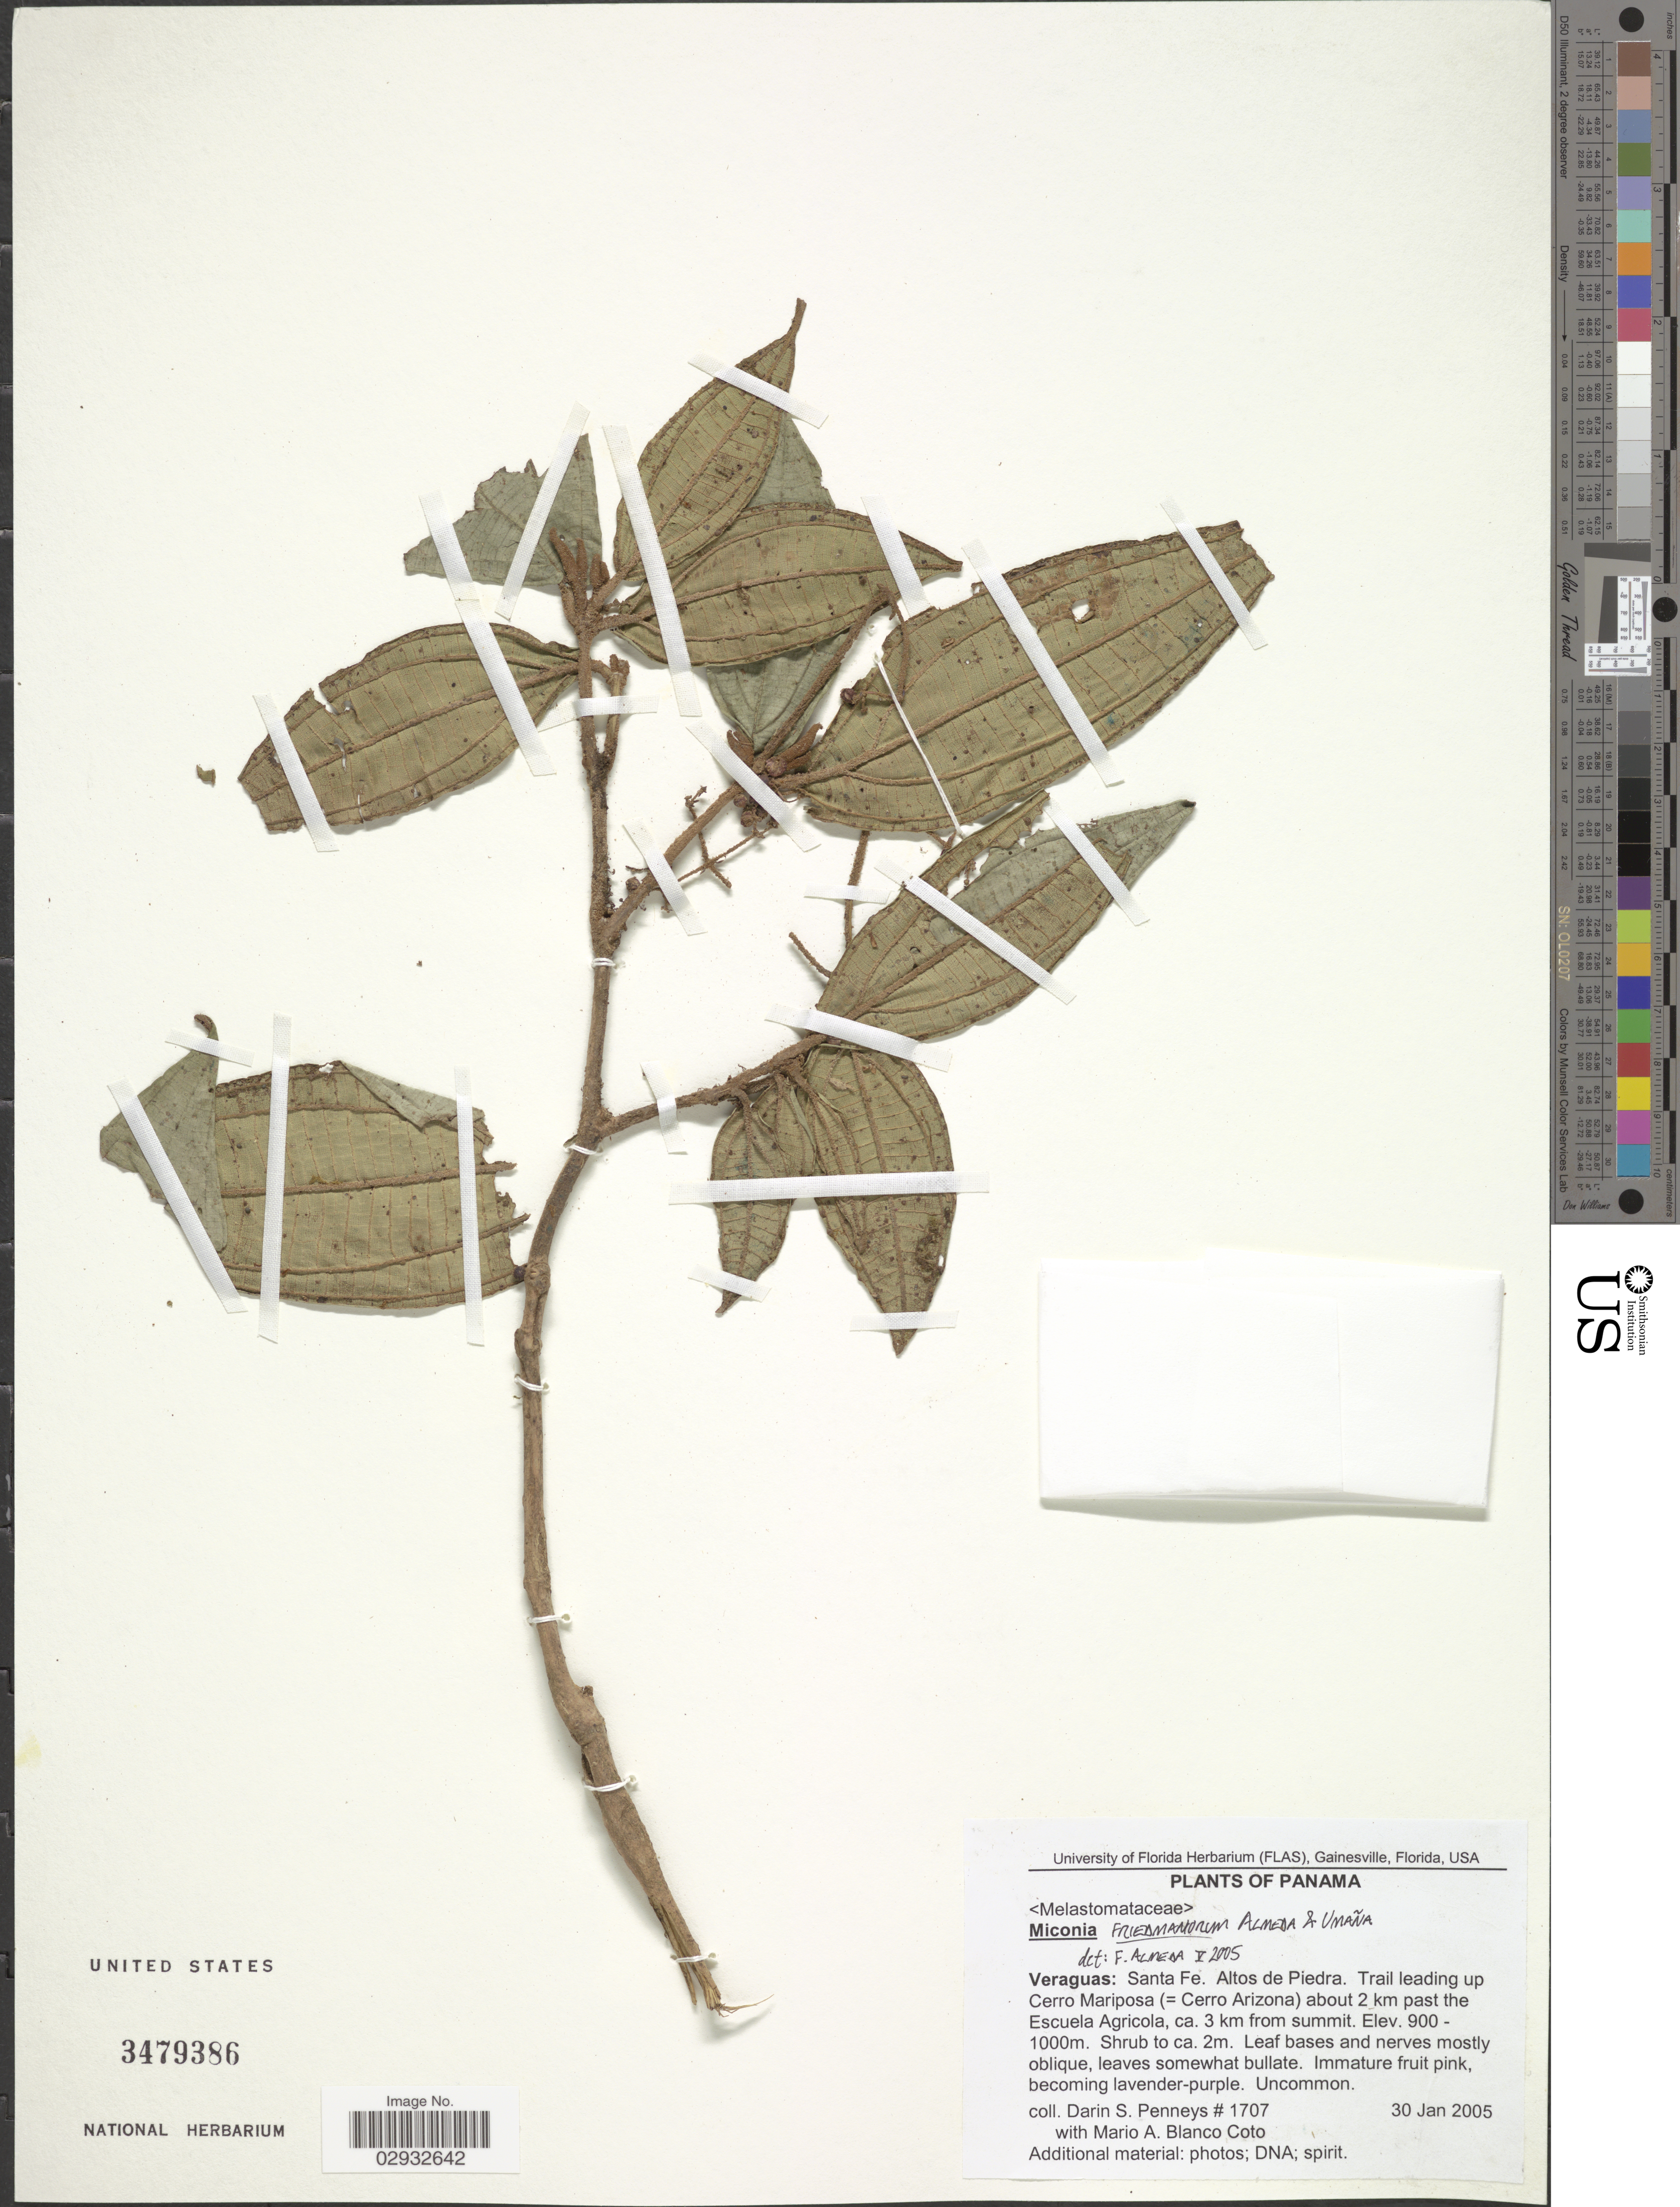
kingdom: Plantae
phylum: Tracheophyta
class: Magnoliopsida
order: Myrtales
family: Melastomataceae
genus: Miconia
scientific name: Miconia friedmaniorum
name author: Almeda & Umaña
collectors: D. S. Penneys & M. A. Blanco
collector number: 1707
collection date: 2005-01-30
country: Panama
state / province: Veraguas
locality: Santa Fe. Altos de Piedra. Trail leading up Cerro Mariposa (=Cerro Arizona) about 2 km past the Escuela Agricola (=Cerro Arizona) about 2 km past the Escuela Agricola, ca. 3 km from summit.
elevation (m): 900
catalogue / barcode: US 3479386